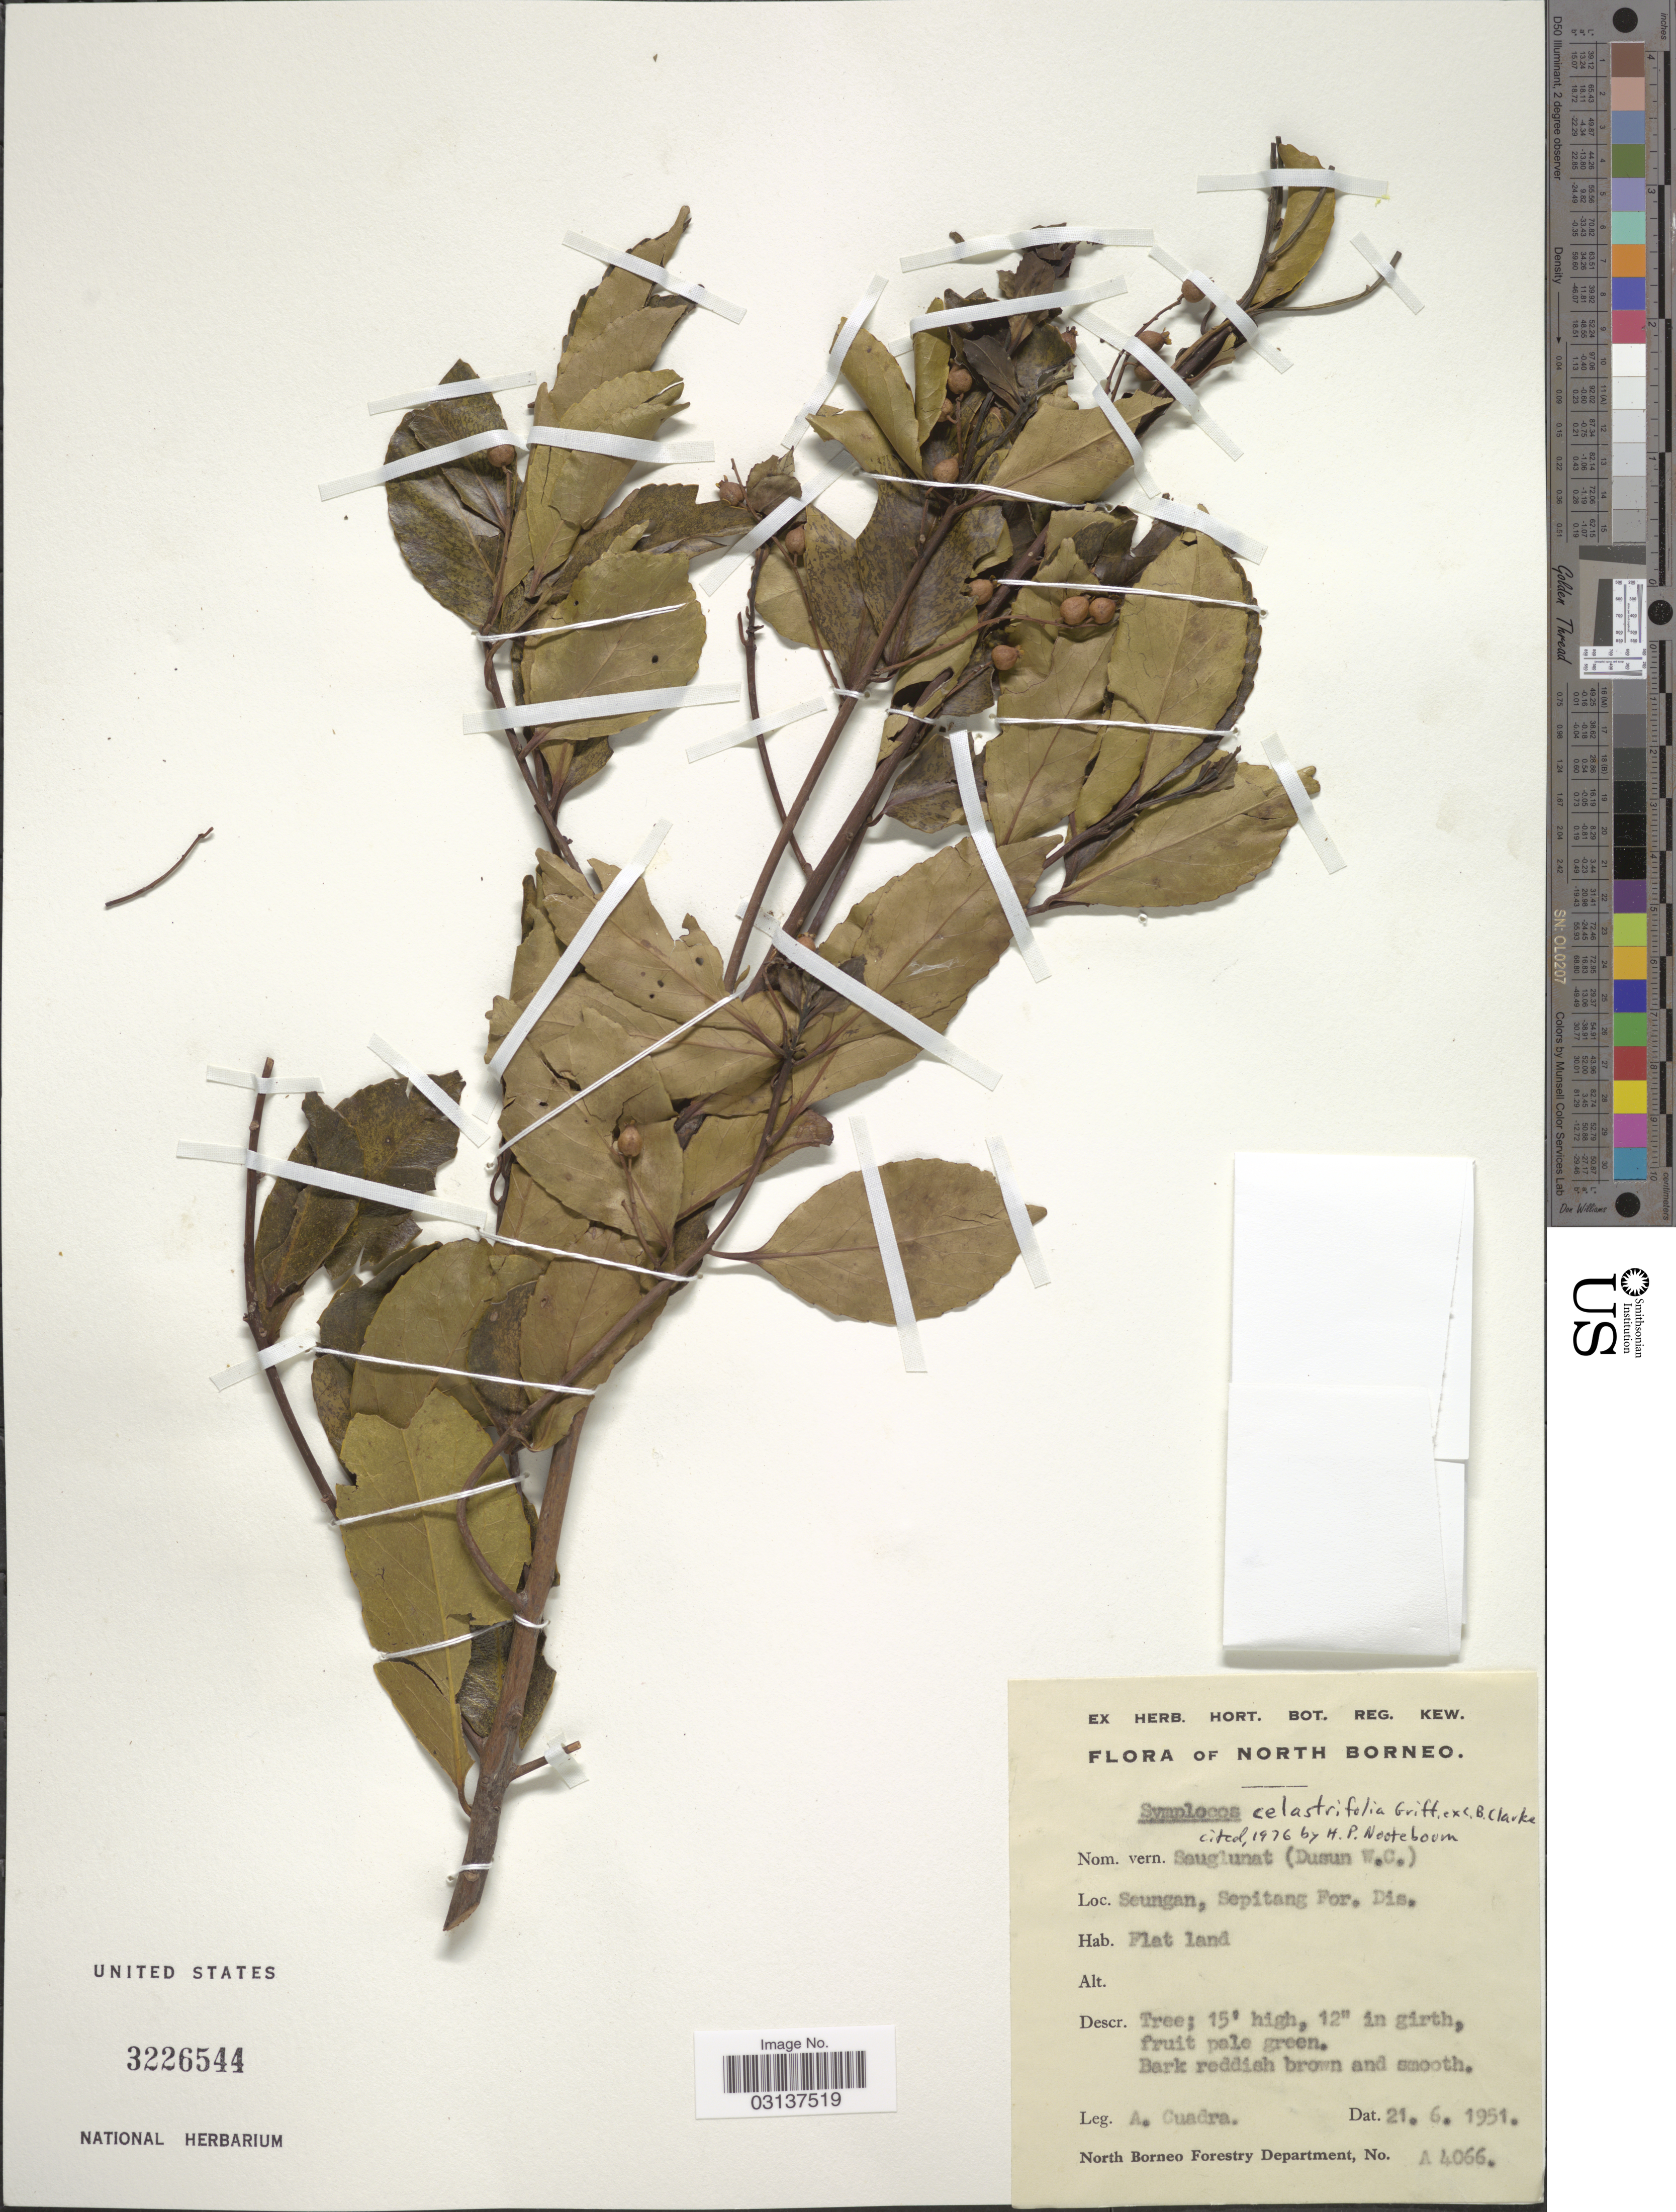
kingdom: Plantae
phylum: Tracheophyta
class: Magnoliopsida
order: Ericales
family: Symplocaceae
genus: Symplocos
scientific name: Symplocos celastrifolia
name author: Griff. ex C.B. Clarke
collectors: A. Cuadra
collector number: A4066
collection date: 1951-06-21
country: Malaysia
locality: North Borneo, Seungan, Sepitang For. Dis.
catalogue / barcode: US 3226544